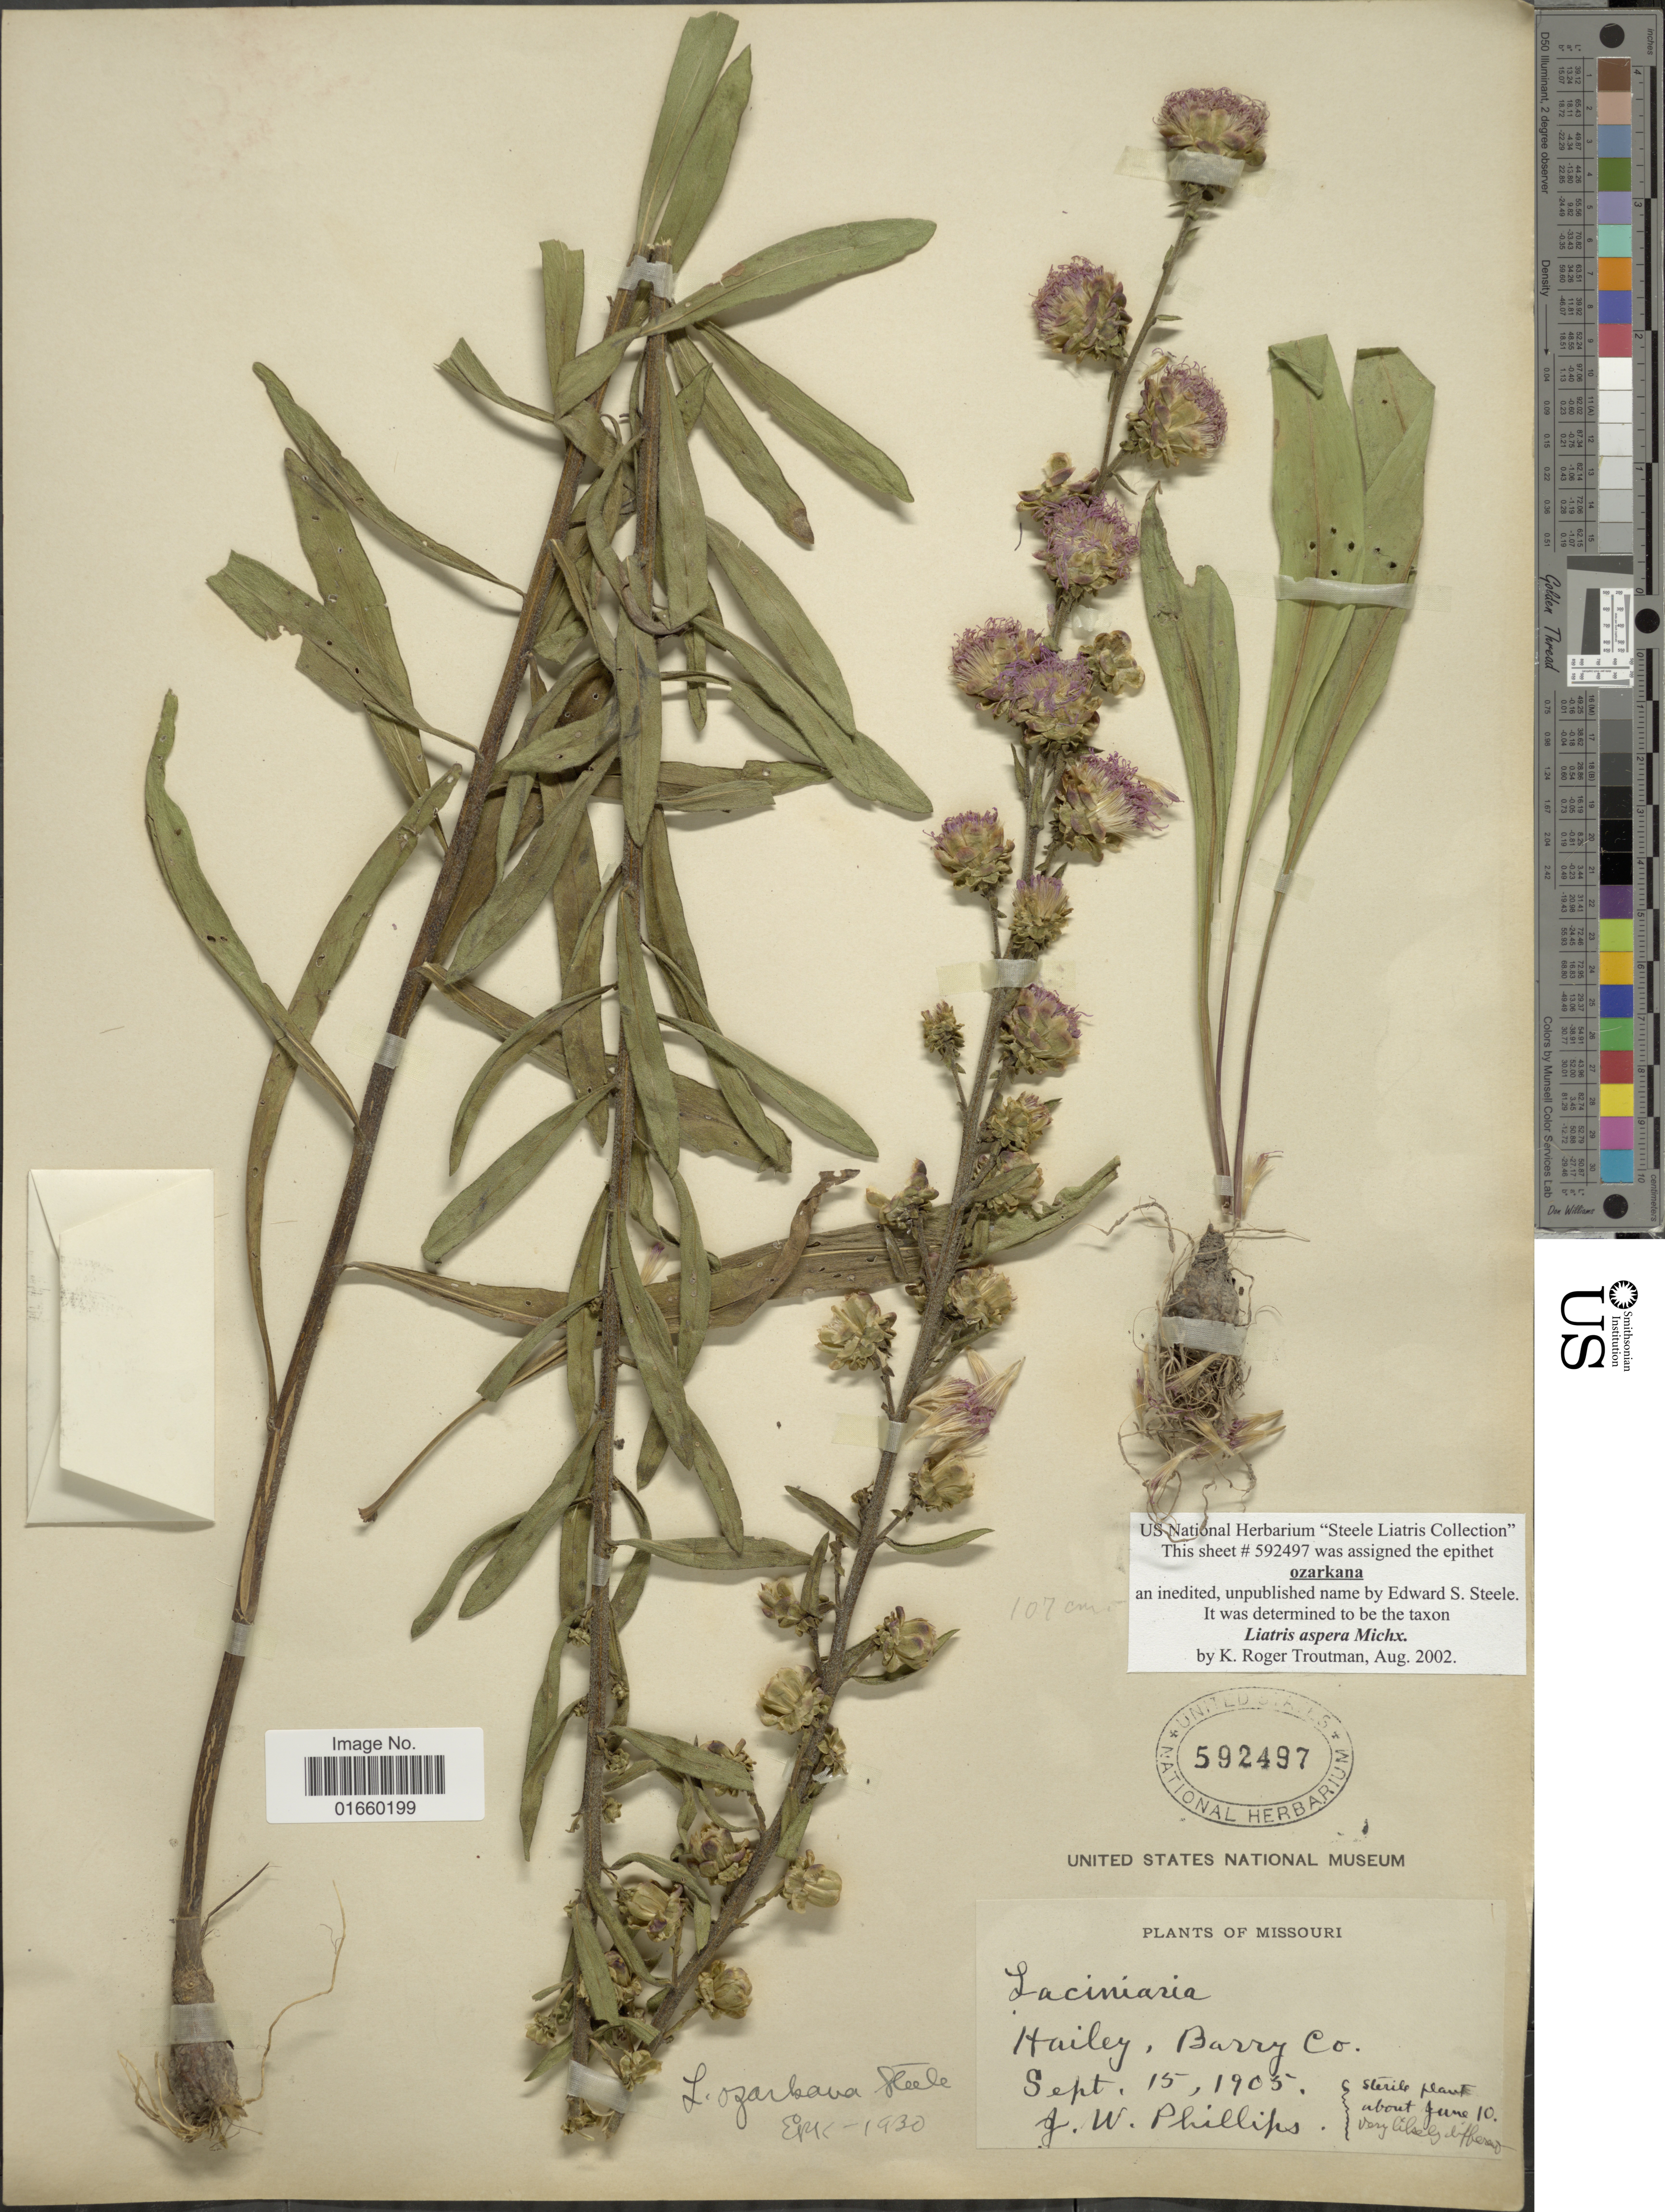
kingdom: Plantae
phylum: Tracheophyta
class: Magnoliopsida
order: Asterales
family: Asteraceae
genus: Liatris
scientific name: Liatris aspera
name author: Michx.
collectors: J. Phillips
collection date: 1905-09-15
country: United States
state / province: Missouri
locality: Hailey, Barry Co.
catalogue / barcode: US 592497